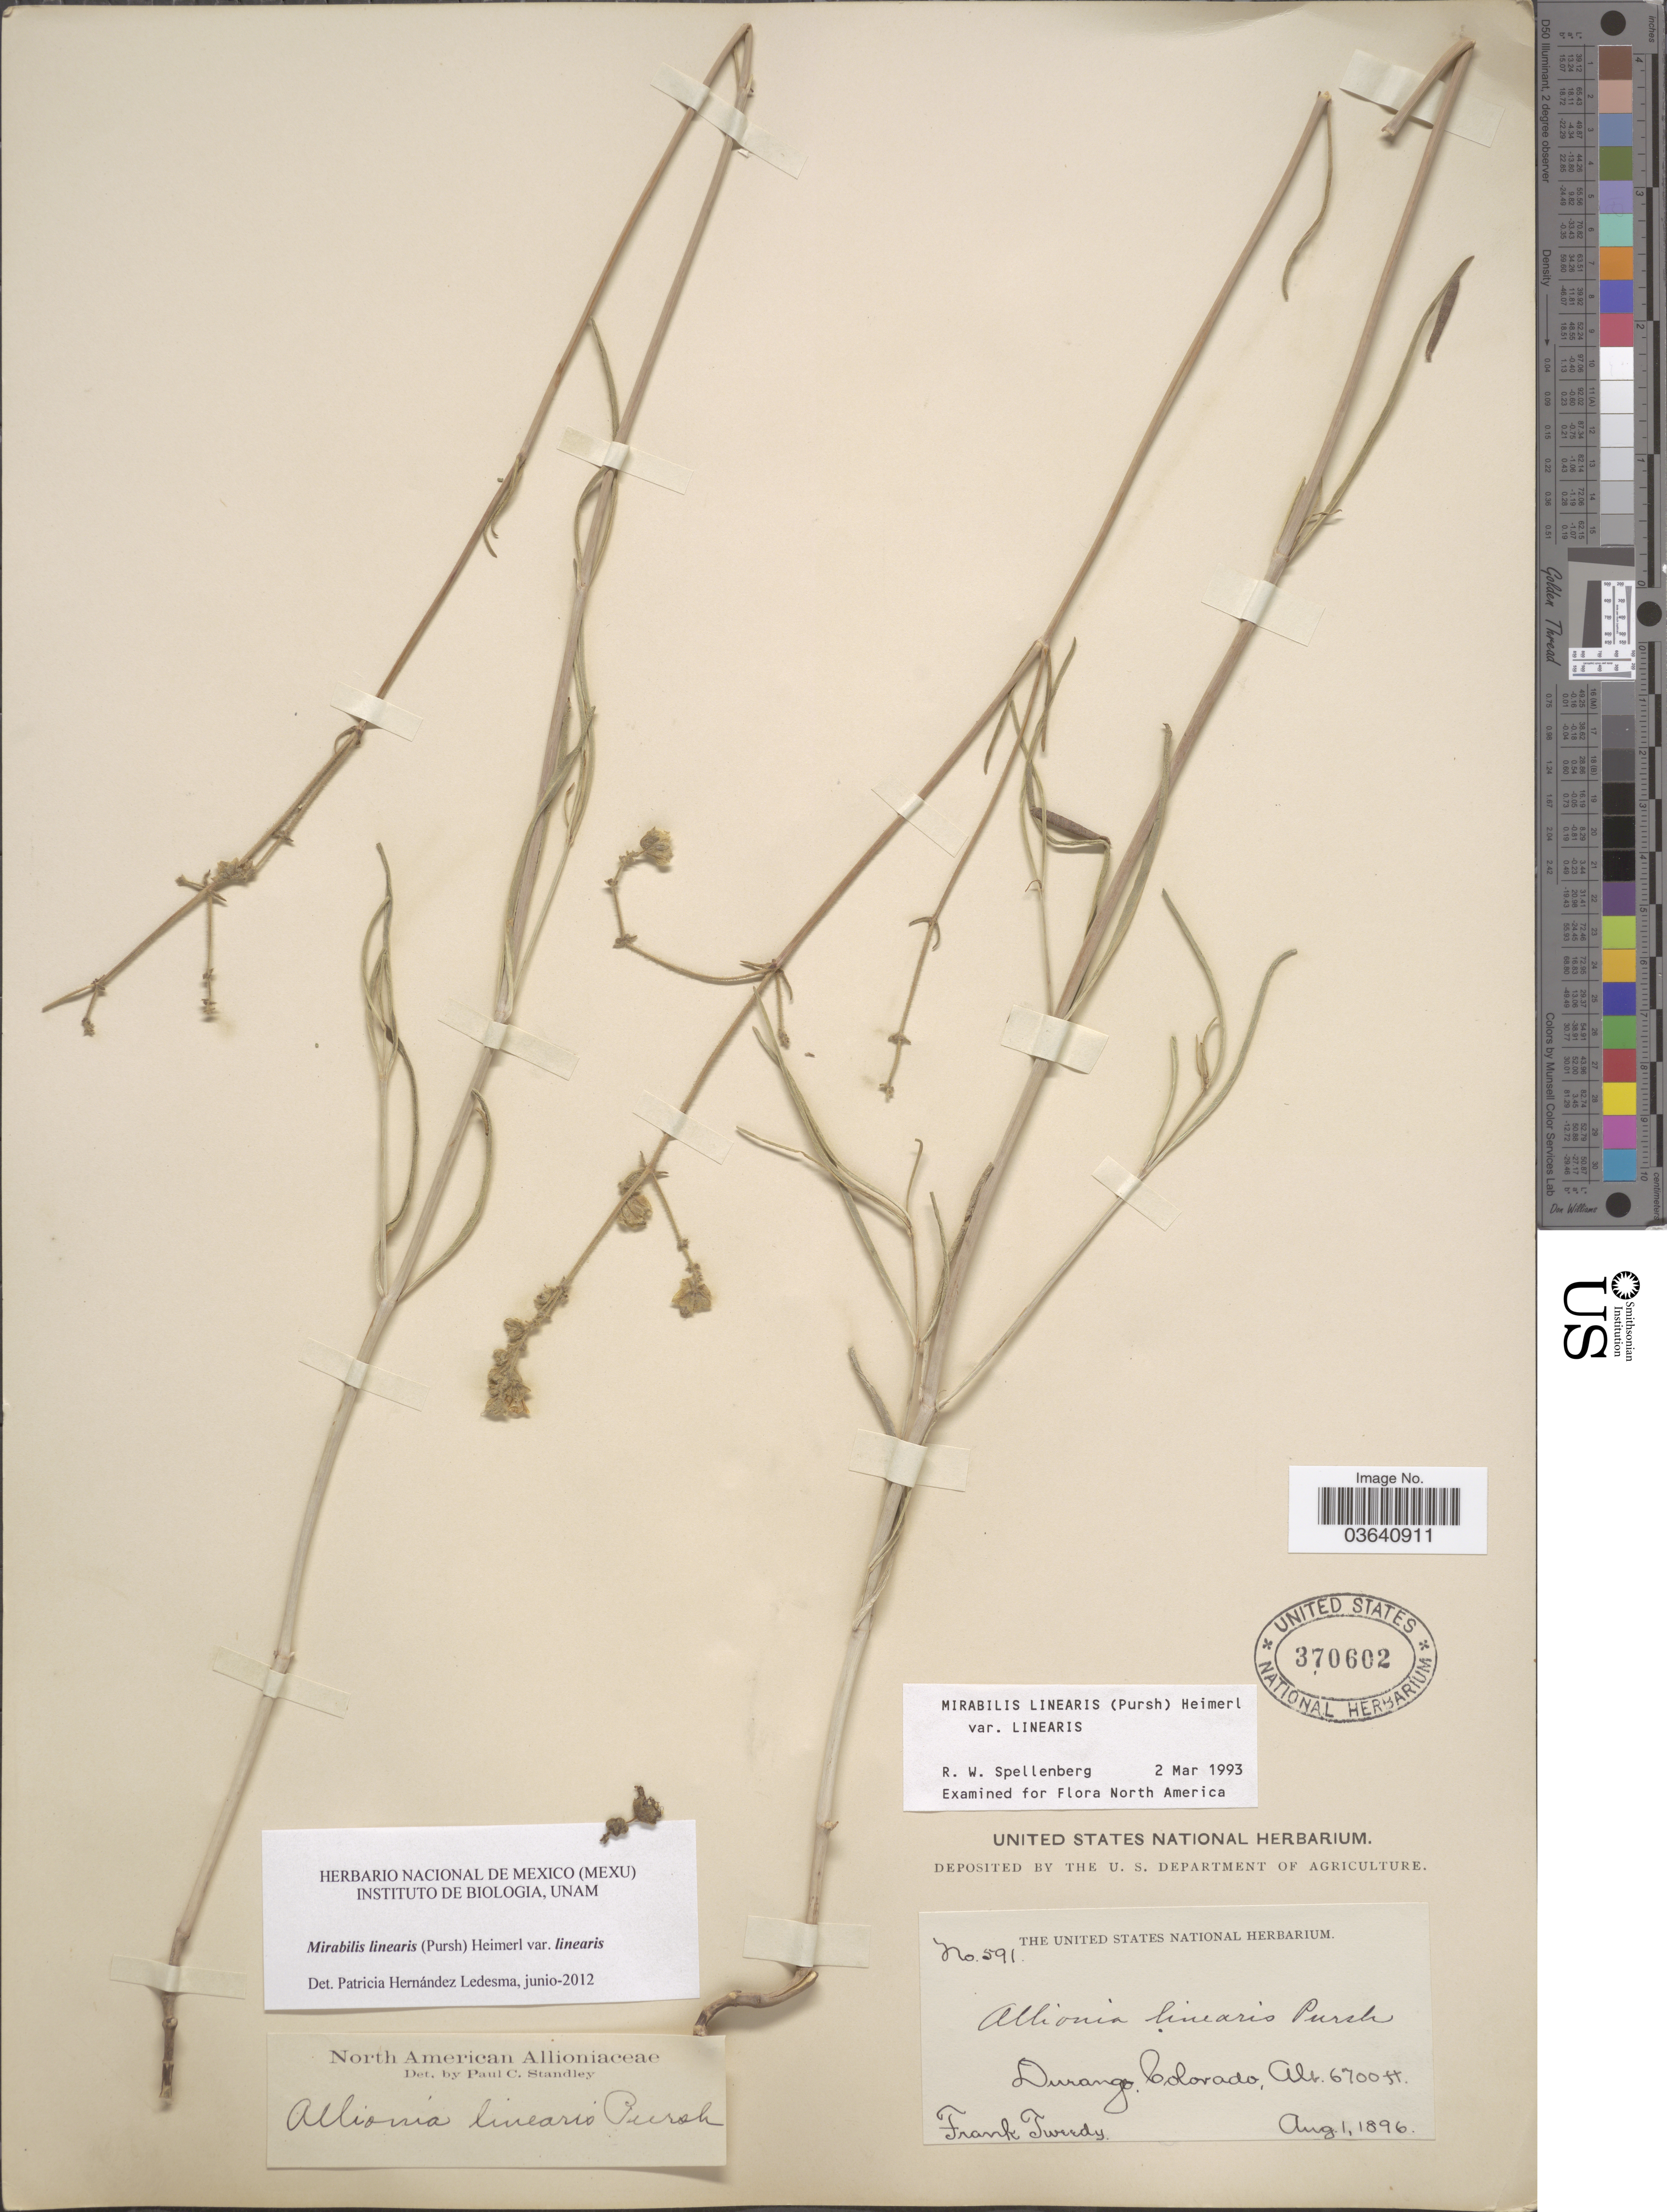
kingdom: Plantae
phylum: Tracheophyta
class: Magnoliopsida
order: Caryophyllales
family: Nyctaginaceae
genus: Mirabilis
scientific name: Mirabilis linearis var. linearis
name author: (Pursh) Heimerl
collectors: F. Tweedy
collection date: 1896-08-01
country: United States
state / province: Colorado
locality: Durango.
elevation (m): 2042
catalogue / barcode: US 370602